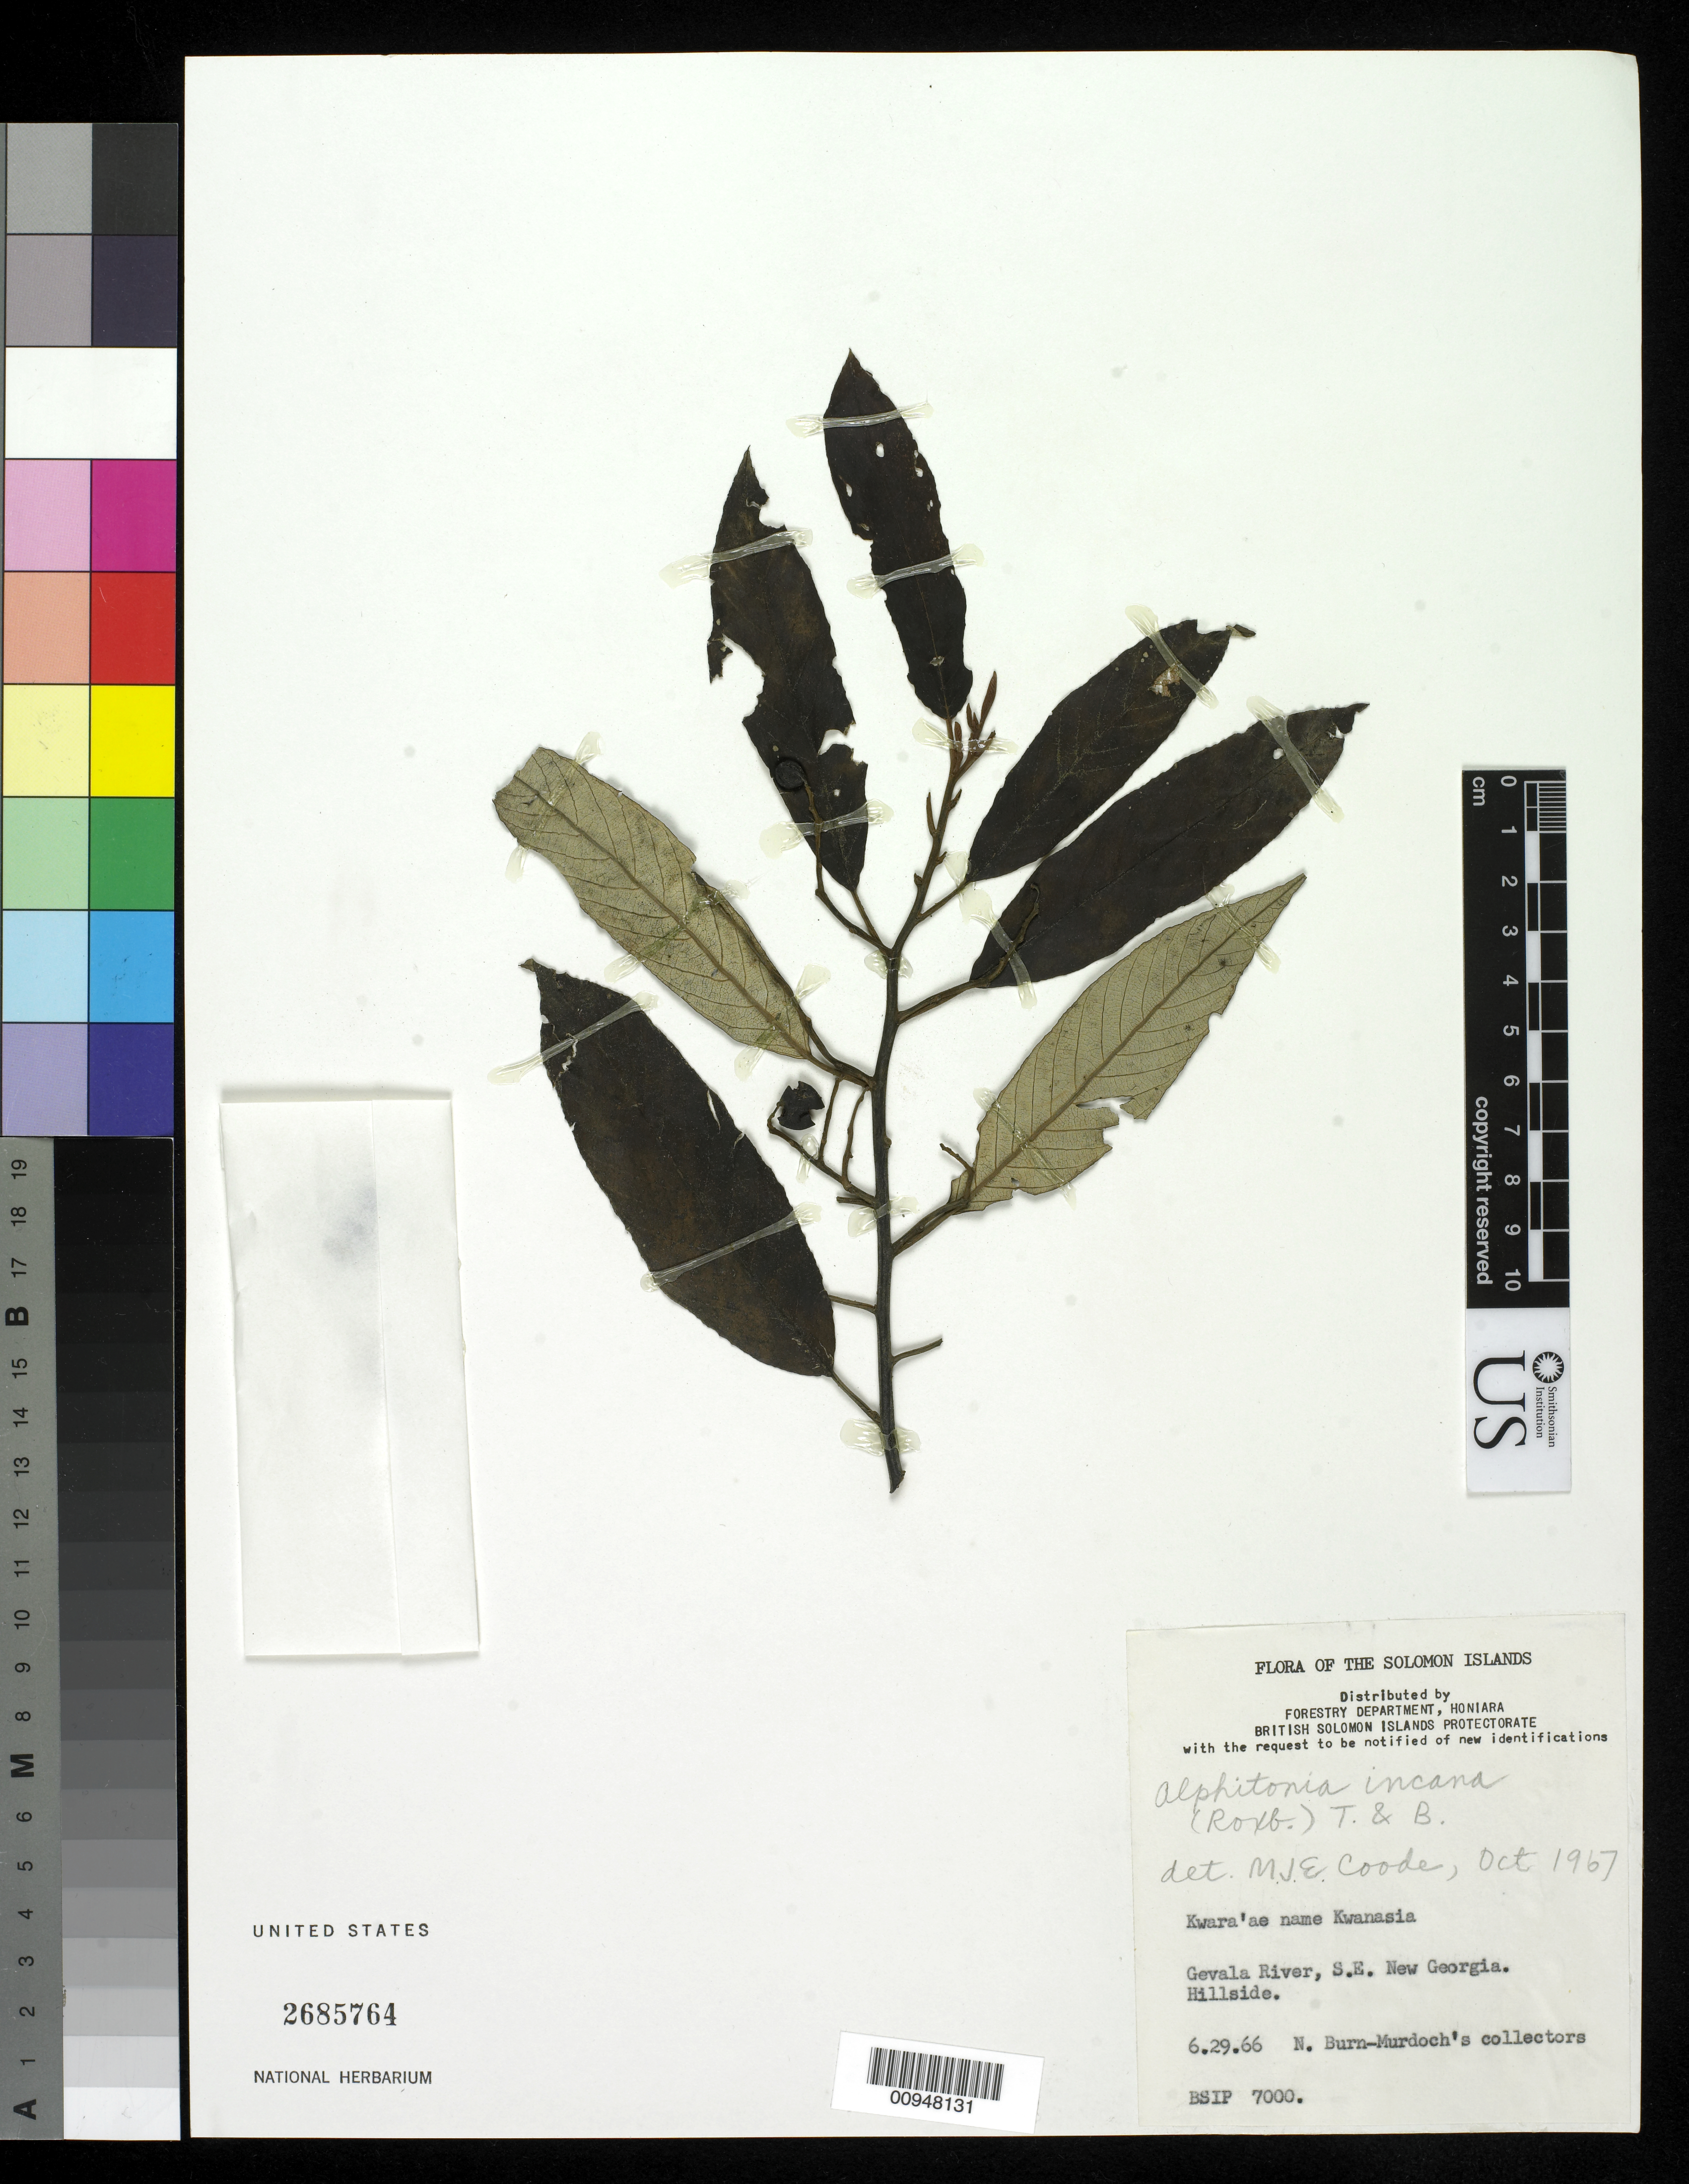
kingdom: Plantae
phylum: Tracheophyta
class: Magnoliopsida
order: Rosales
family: Rhamnaceae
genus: Alphitonia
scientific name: Alphitonia incana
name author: (Roxb.) Teisjm. & Binn. ex Kurz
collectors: N. Burn-Murdoch's collectors & et al.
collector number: BSIP 7000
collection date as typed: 29 Jun 1966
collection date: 1966-06-29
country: Solomon Islands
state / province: Western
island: New Georgia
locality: Gevala River, SE New Georgia.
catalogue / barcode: US 2685764